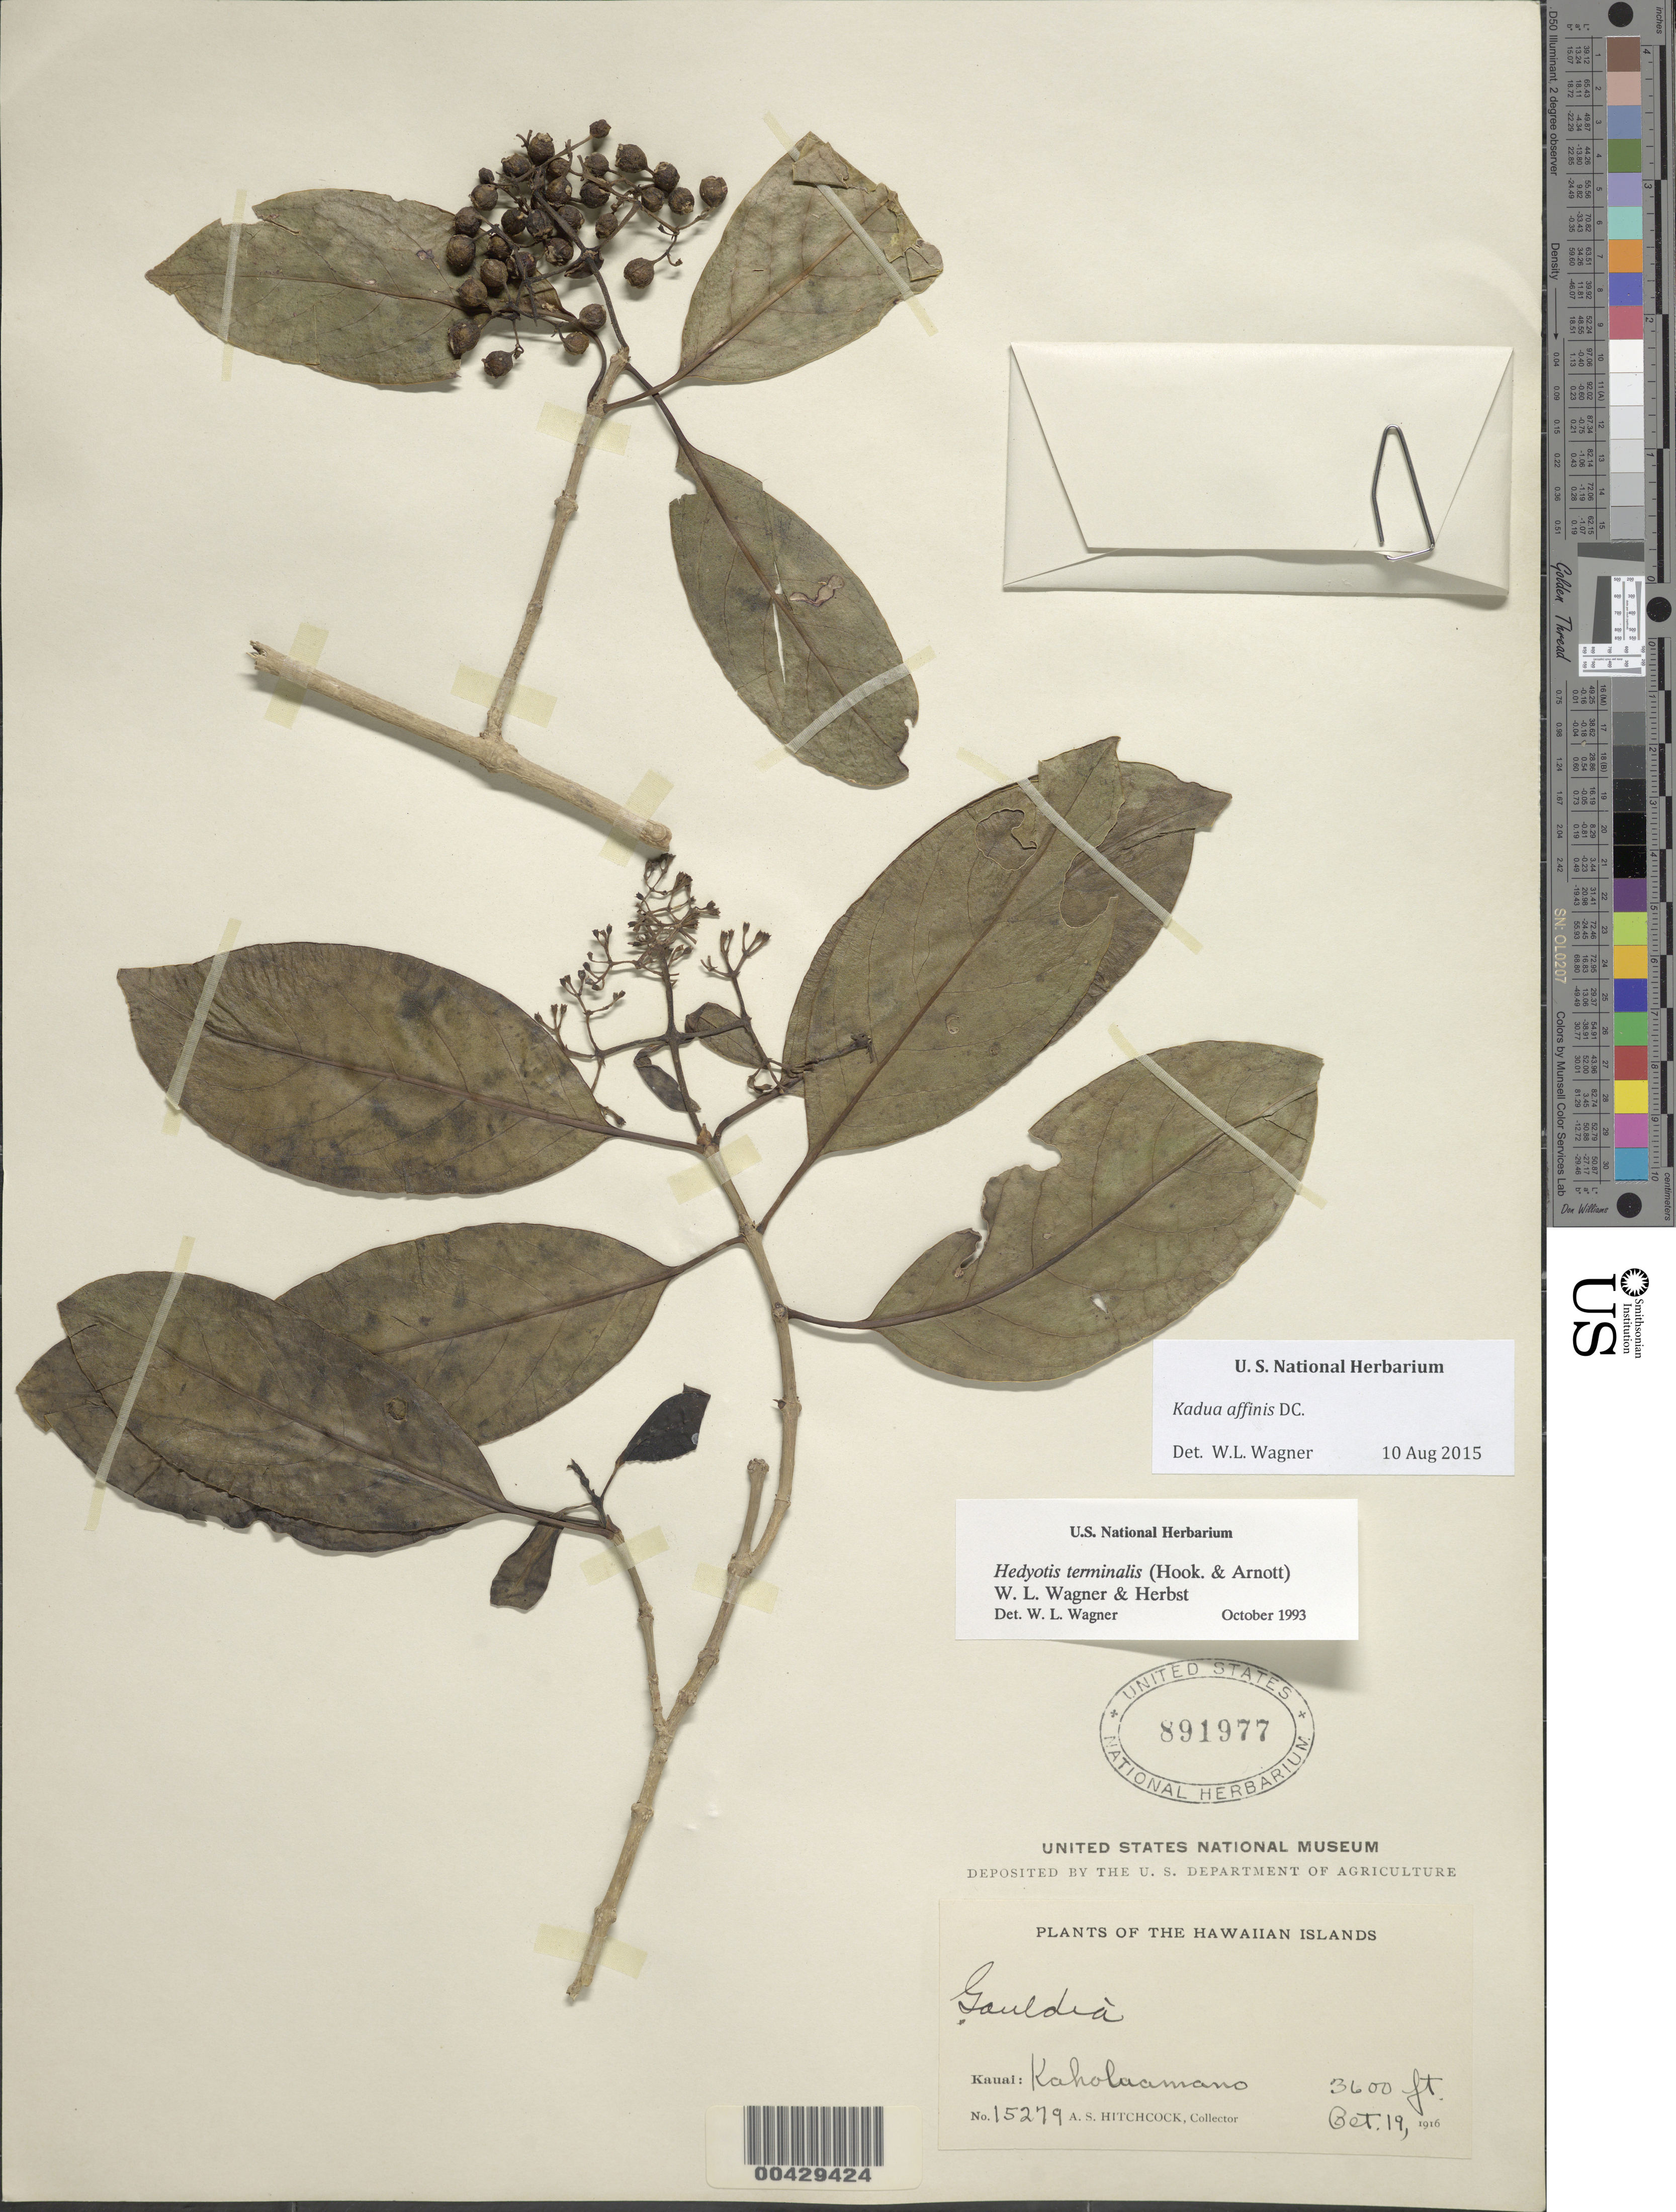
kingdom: Plantae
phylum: Tracheophyta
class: Magnoliopsida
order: Gentianales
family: Rubiaceae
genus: Kadua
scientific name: Kadua affinis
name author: DC.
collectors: A. S. Hitchcock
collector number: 15279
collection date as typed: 19 Oct 1916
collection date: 1916-10-19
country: United States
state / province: Hawaii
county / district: Kauai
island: Kaua'i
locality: Kaholuamano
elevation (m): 1097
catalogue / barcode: US 891977